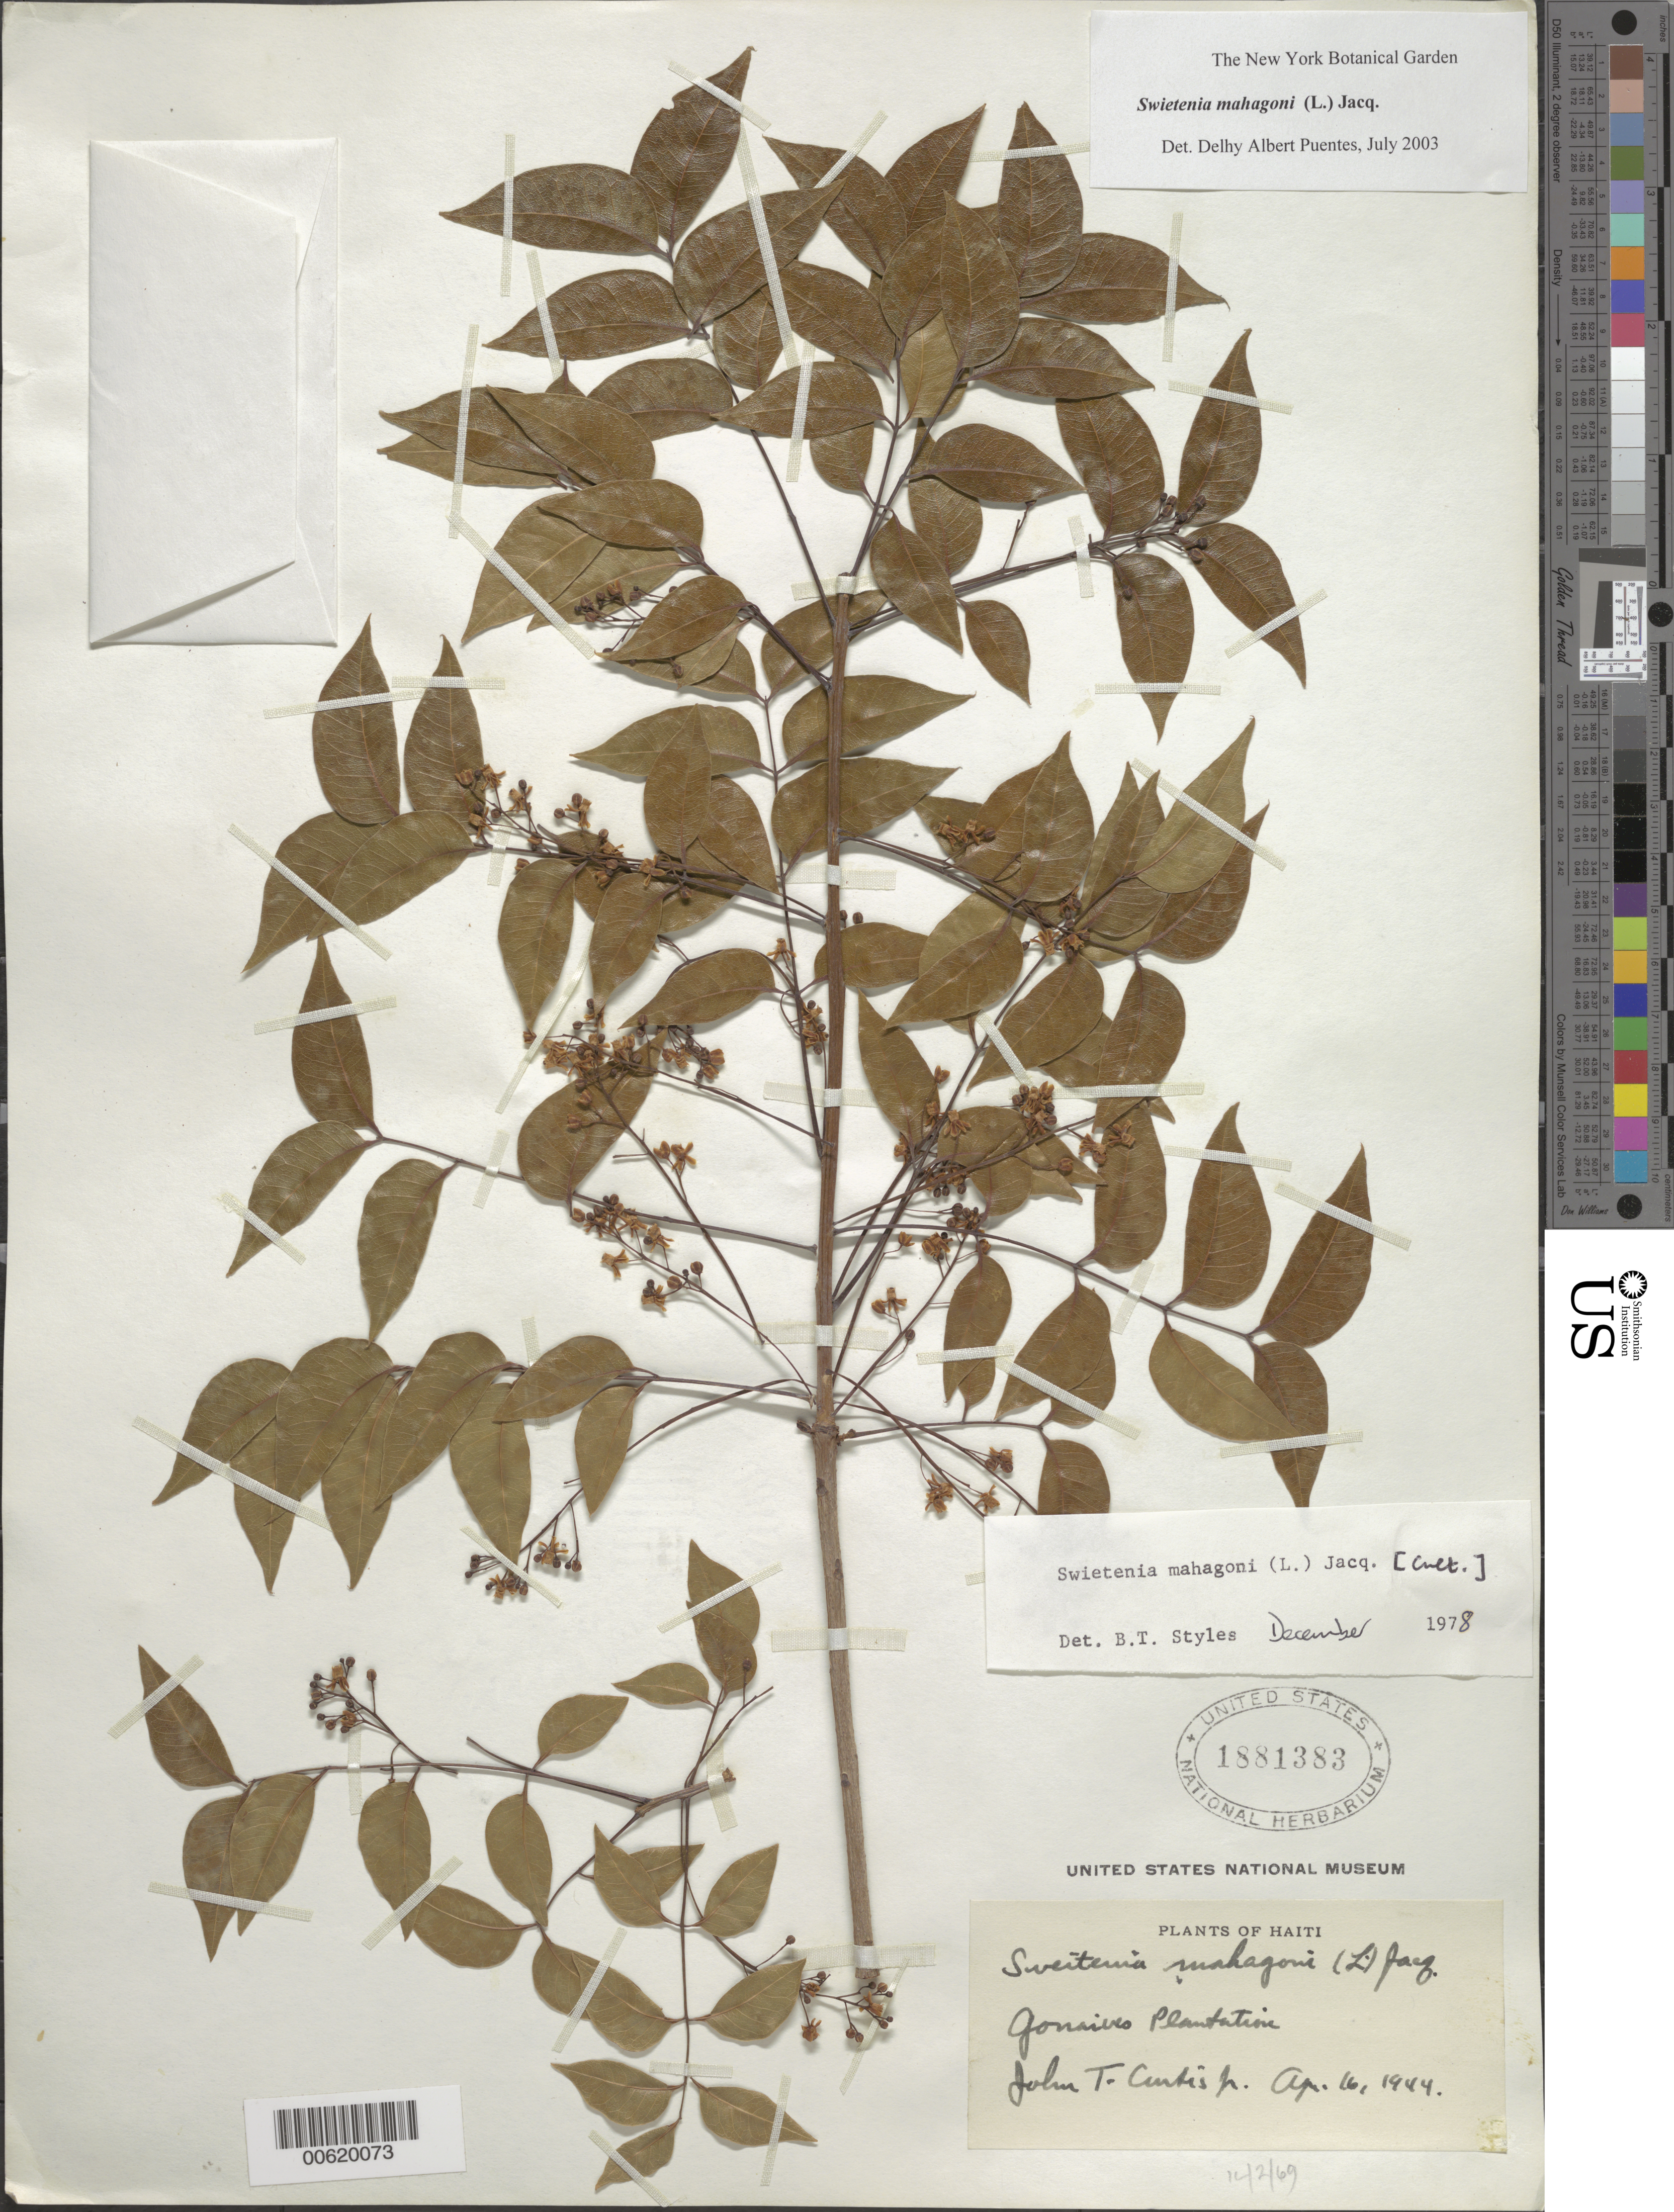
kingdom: Plantae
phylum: Tracheophyta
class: Magnoliopsida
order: Sapindales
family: Meliaceae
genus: Swietenia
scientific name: Swietenia mahagoni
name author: (L.) Jacq.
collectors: J. Curtis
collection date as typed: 16 Apr 1944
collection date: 1944-04-16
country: Haiti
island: Hispaniola Island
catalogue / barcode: US 1881383